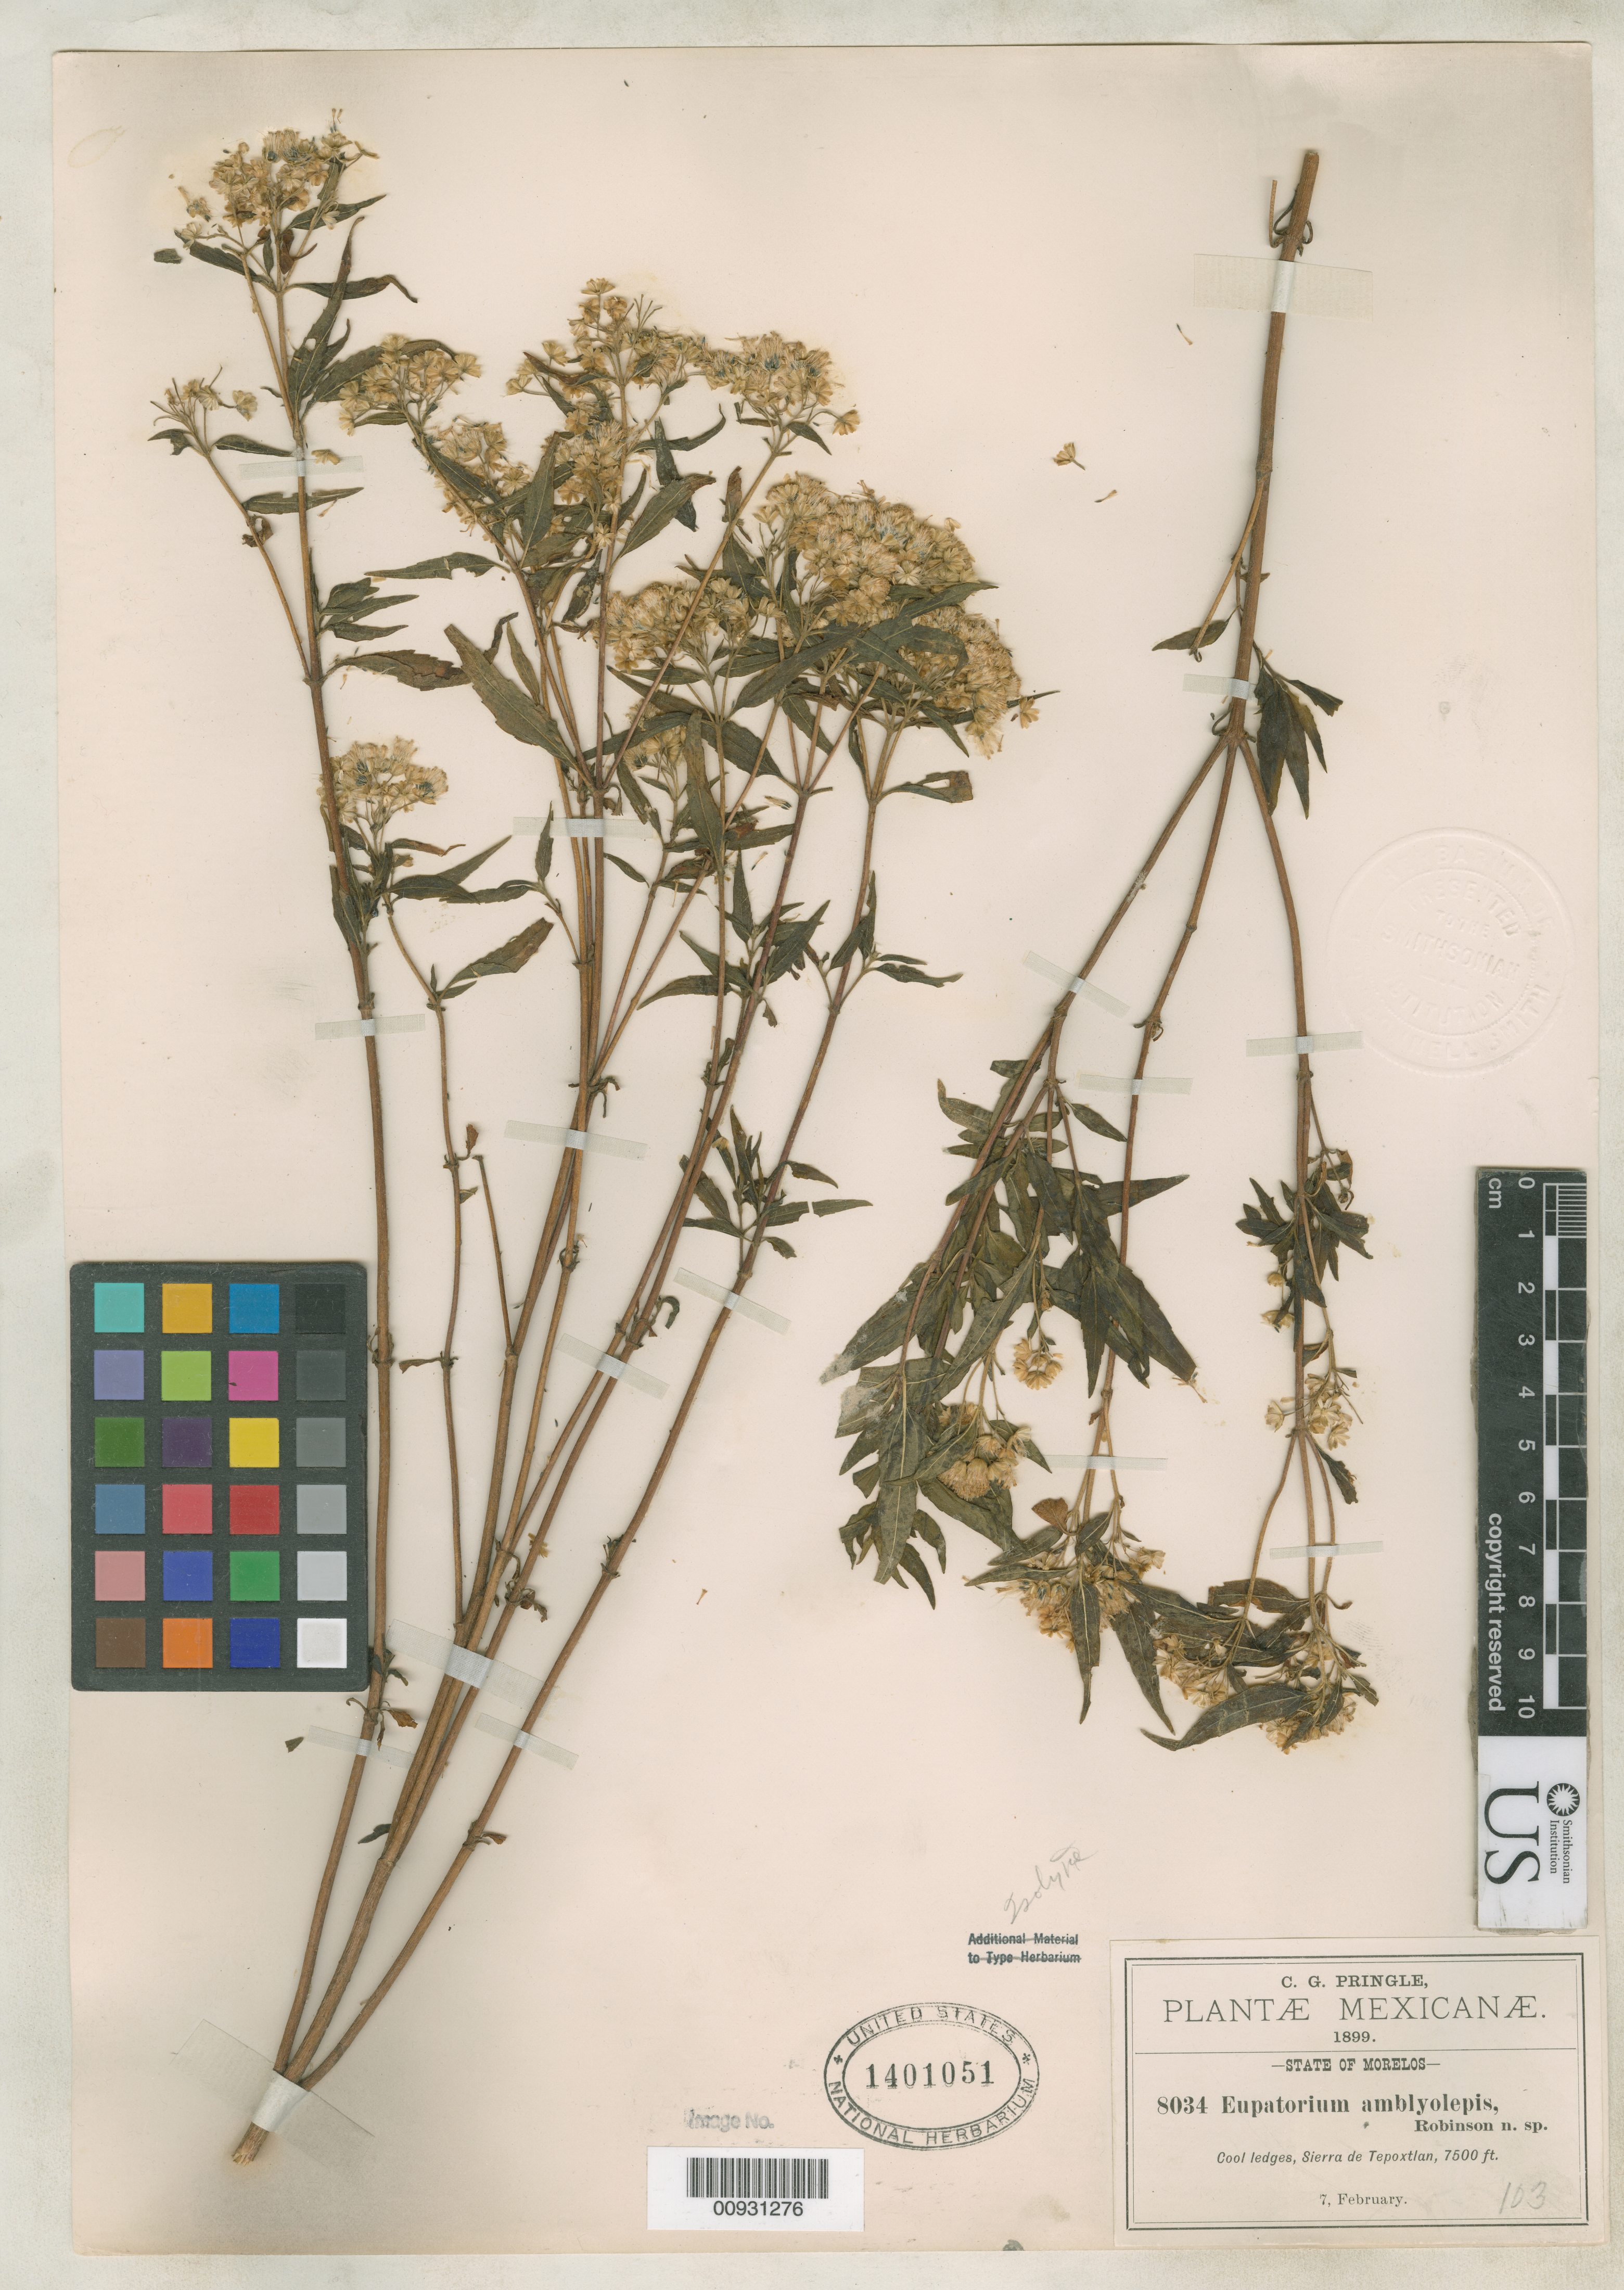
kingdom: Plantae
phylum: Tracheophyta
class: Magnoliopsida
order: Asterales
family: Asteraceae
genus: Eupatorium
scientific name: Eupatorium amblyolepis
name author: B.L. Rob.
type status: Isotype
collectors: C. G. Pringle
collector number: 8034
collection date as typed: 07 Feb 1899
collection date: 1899-02-07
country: Mexico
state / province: Morelos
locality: Sierra de Tepoxtlan.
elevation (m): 2286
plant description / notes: Specimen ex John Donnell Smith herbarium.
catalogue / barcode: US 1401051